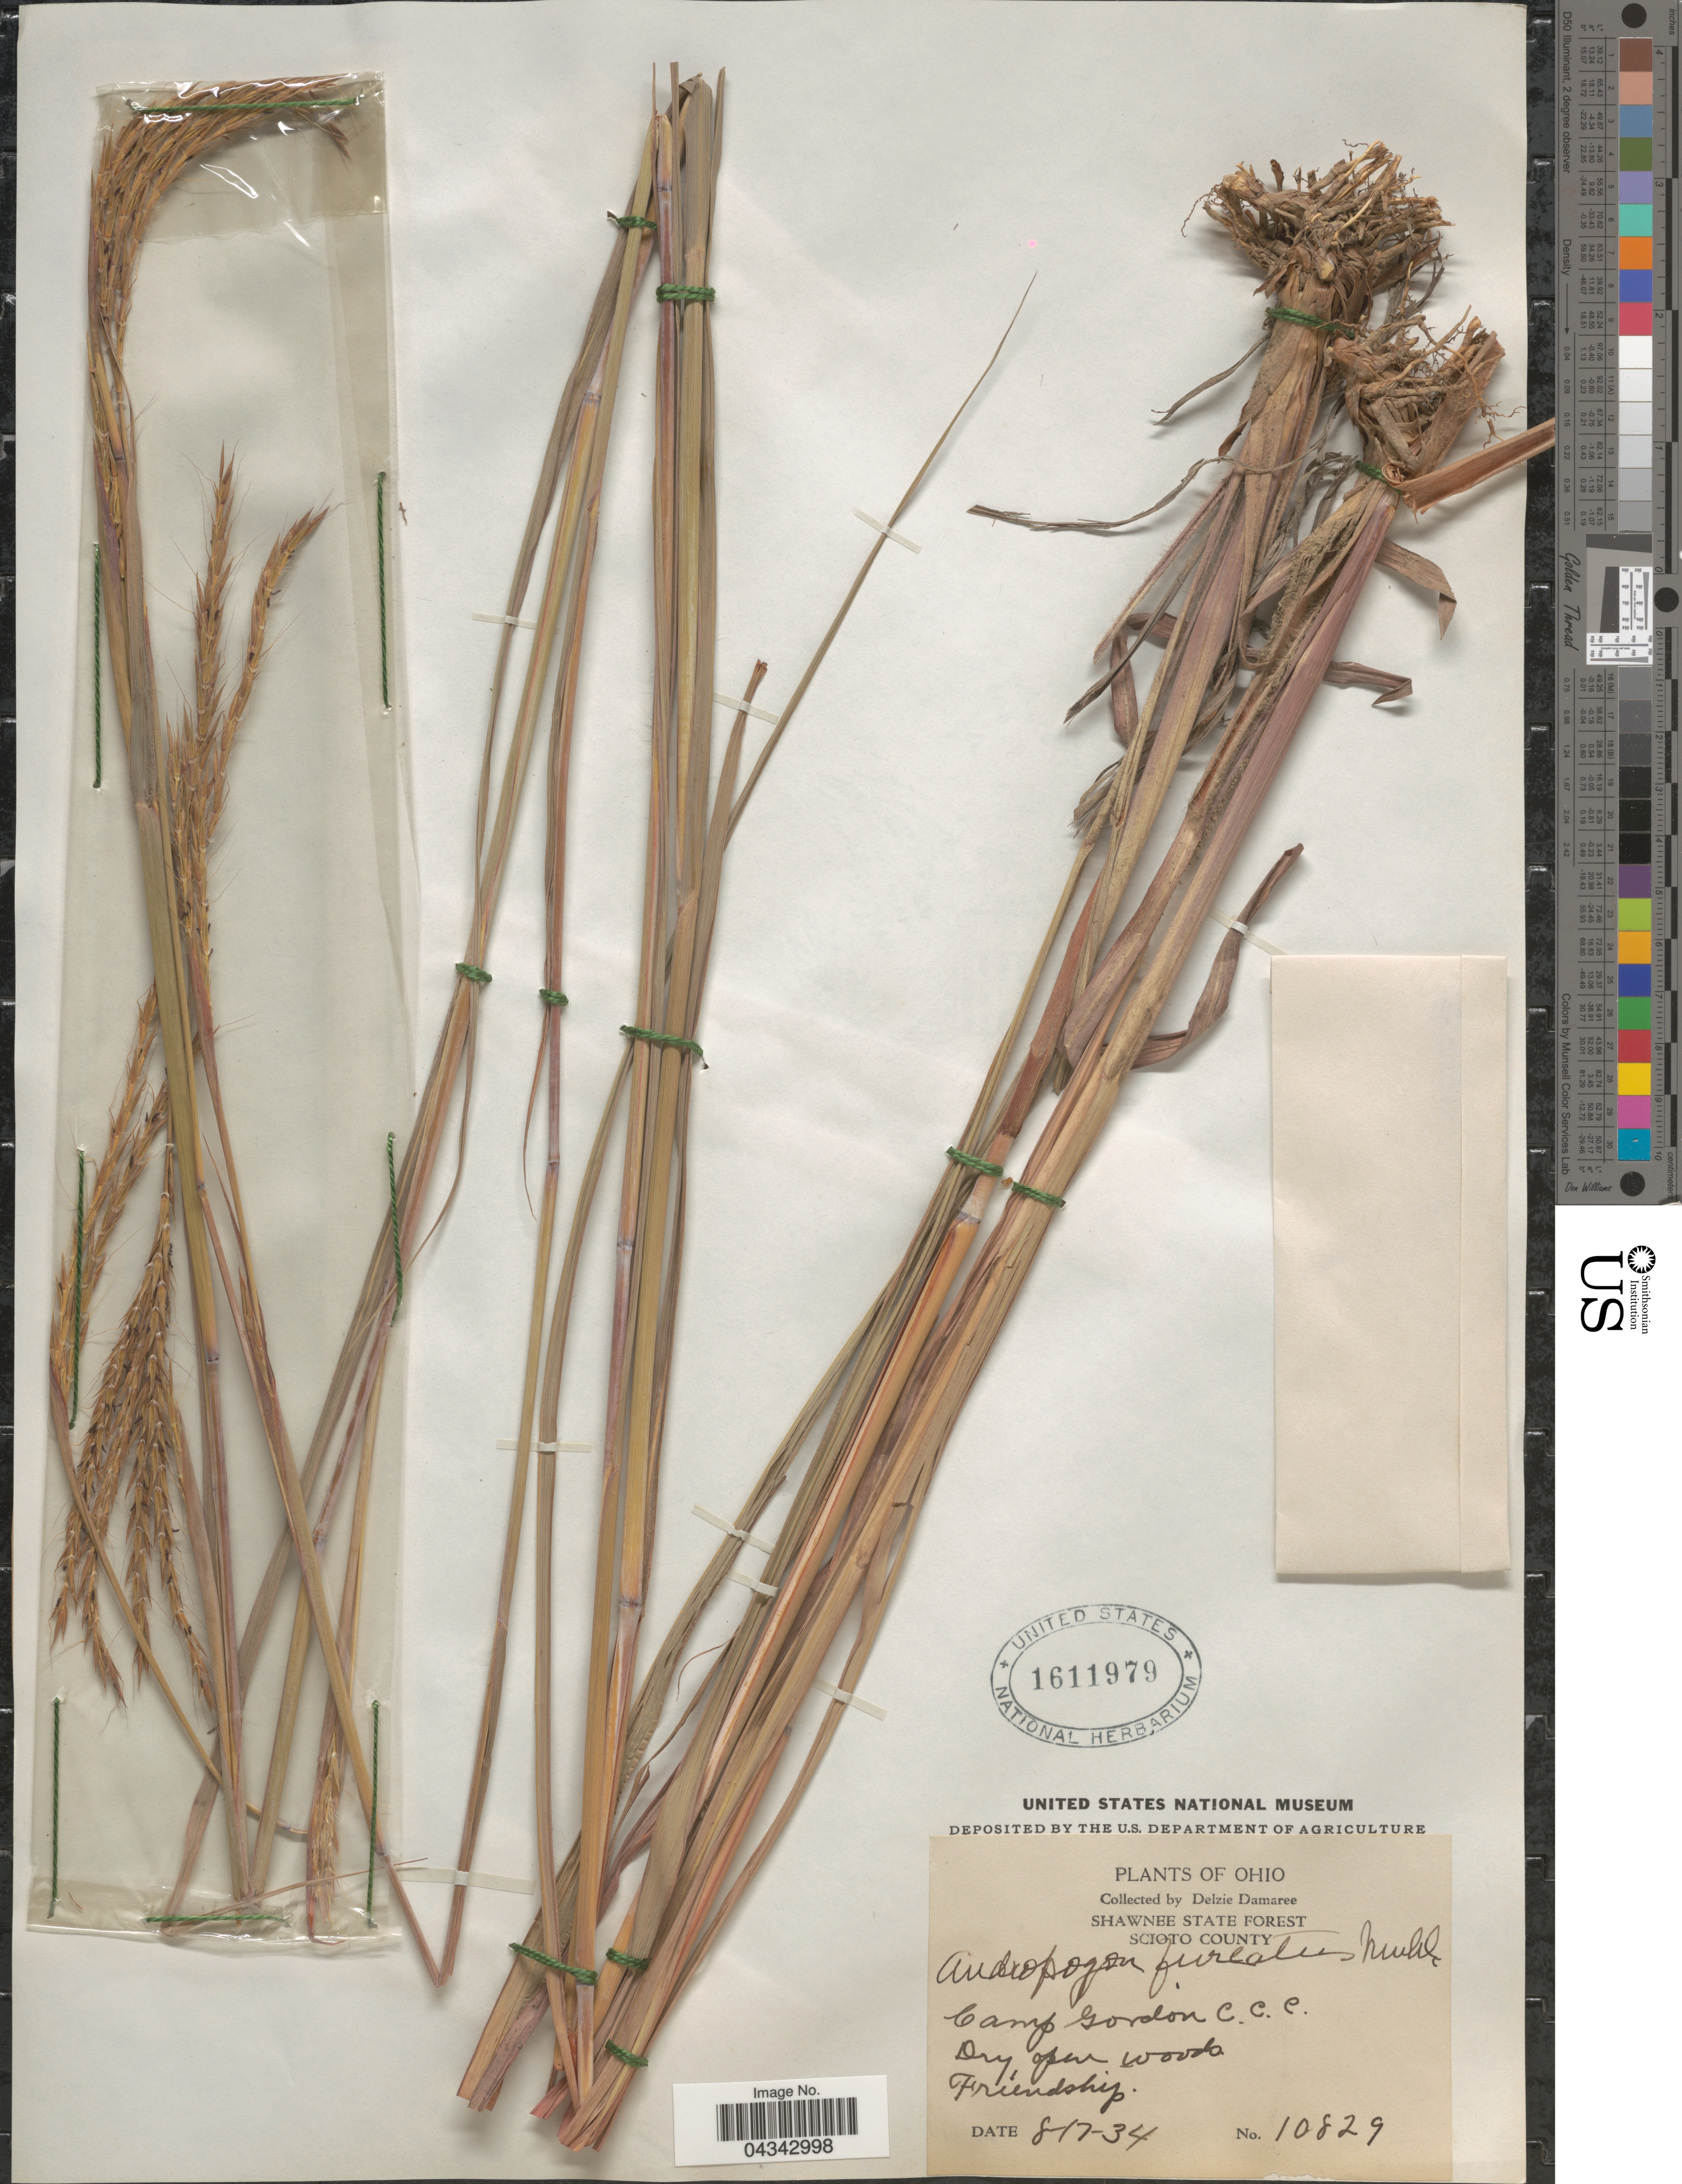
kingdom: Plantae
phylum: Tracheophyta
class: Liliopsida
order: Poales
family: Poaceae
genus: Andropogon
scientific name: Andropogon gerardii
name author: Vitman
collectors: D. Damaree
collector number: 10829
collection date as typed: Transcribed d/m/y: 17/8/34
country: United States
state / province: Ohio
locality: Shawnee State Forest. Scioto County. Camp Gordon C.C.C. Dry, open woods. Friendship.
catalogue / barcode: US 1611979